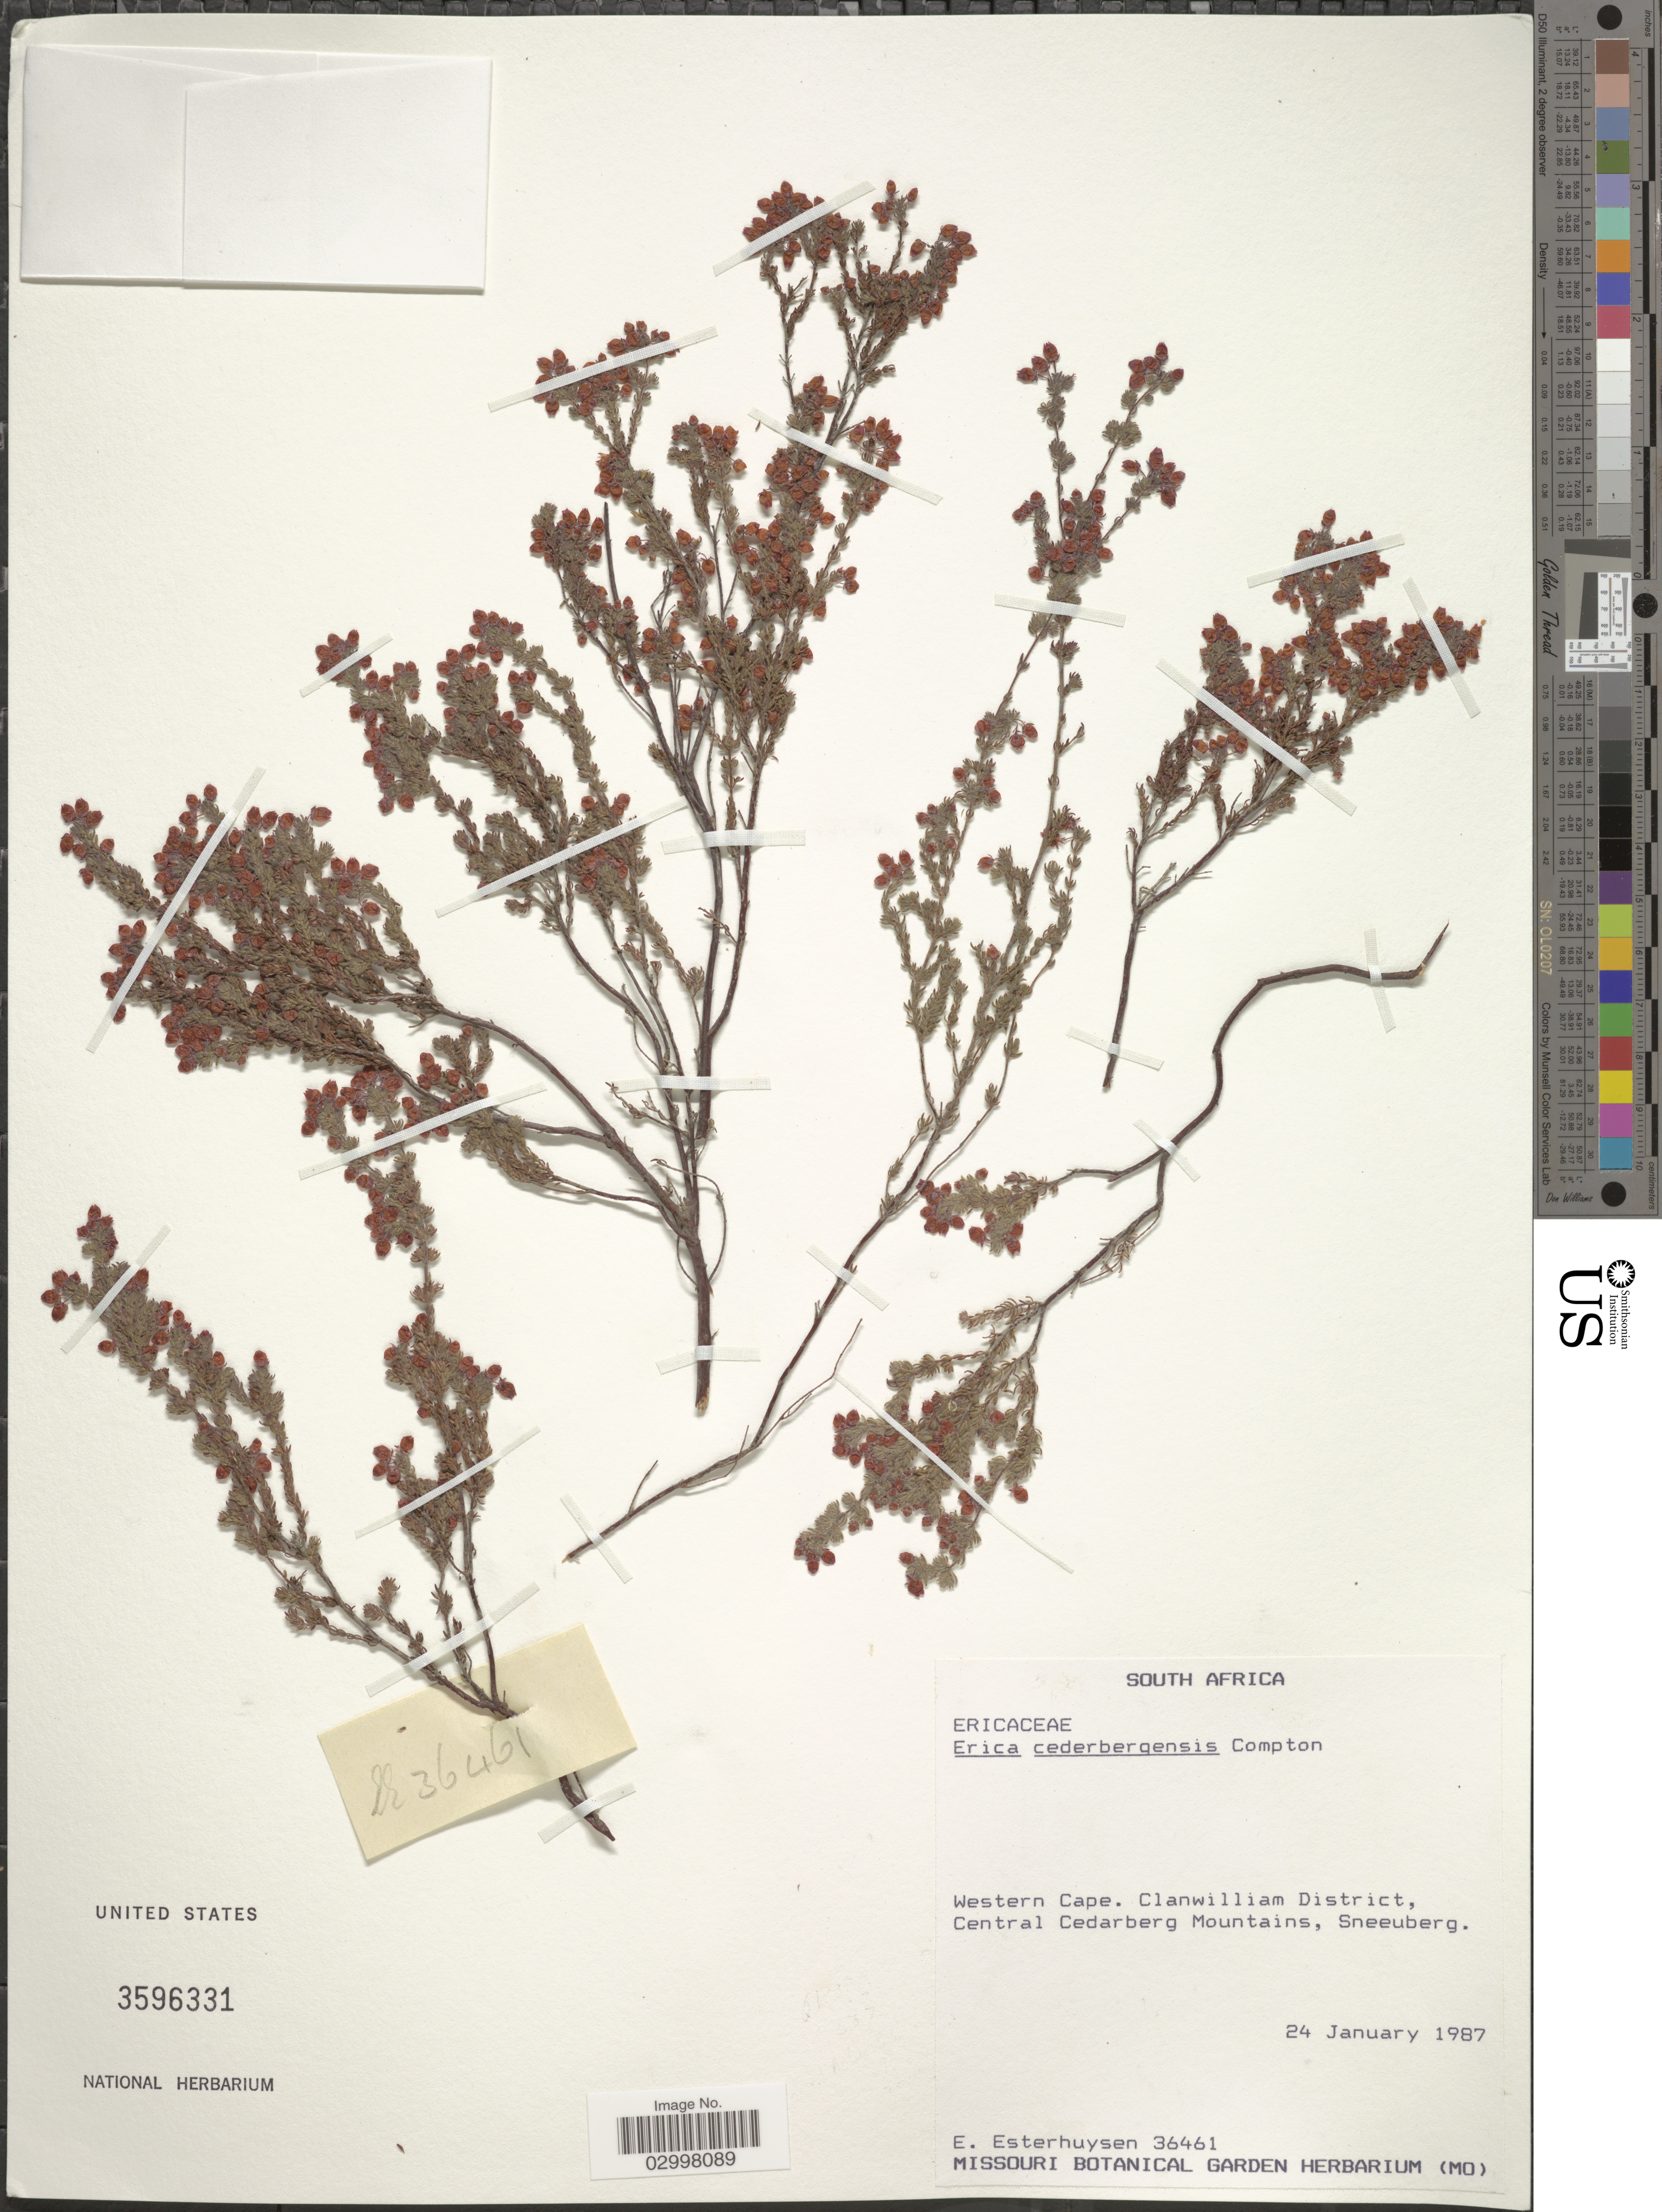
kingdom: Plantae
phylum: Tracheophyta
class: Magnoliopsida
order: Ericales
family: Ericaceae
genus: Erica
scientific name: Erica cederbergensis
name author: Compton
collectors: E. E. Esterhuysen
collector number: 36461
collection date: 1987-01-24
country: South Africa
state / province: Western Cape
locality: Clanwilliam District, Central Cedarberg Mountains, Sneeuberg.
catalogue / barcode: US 3596331